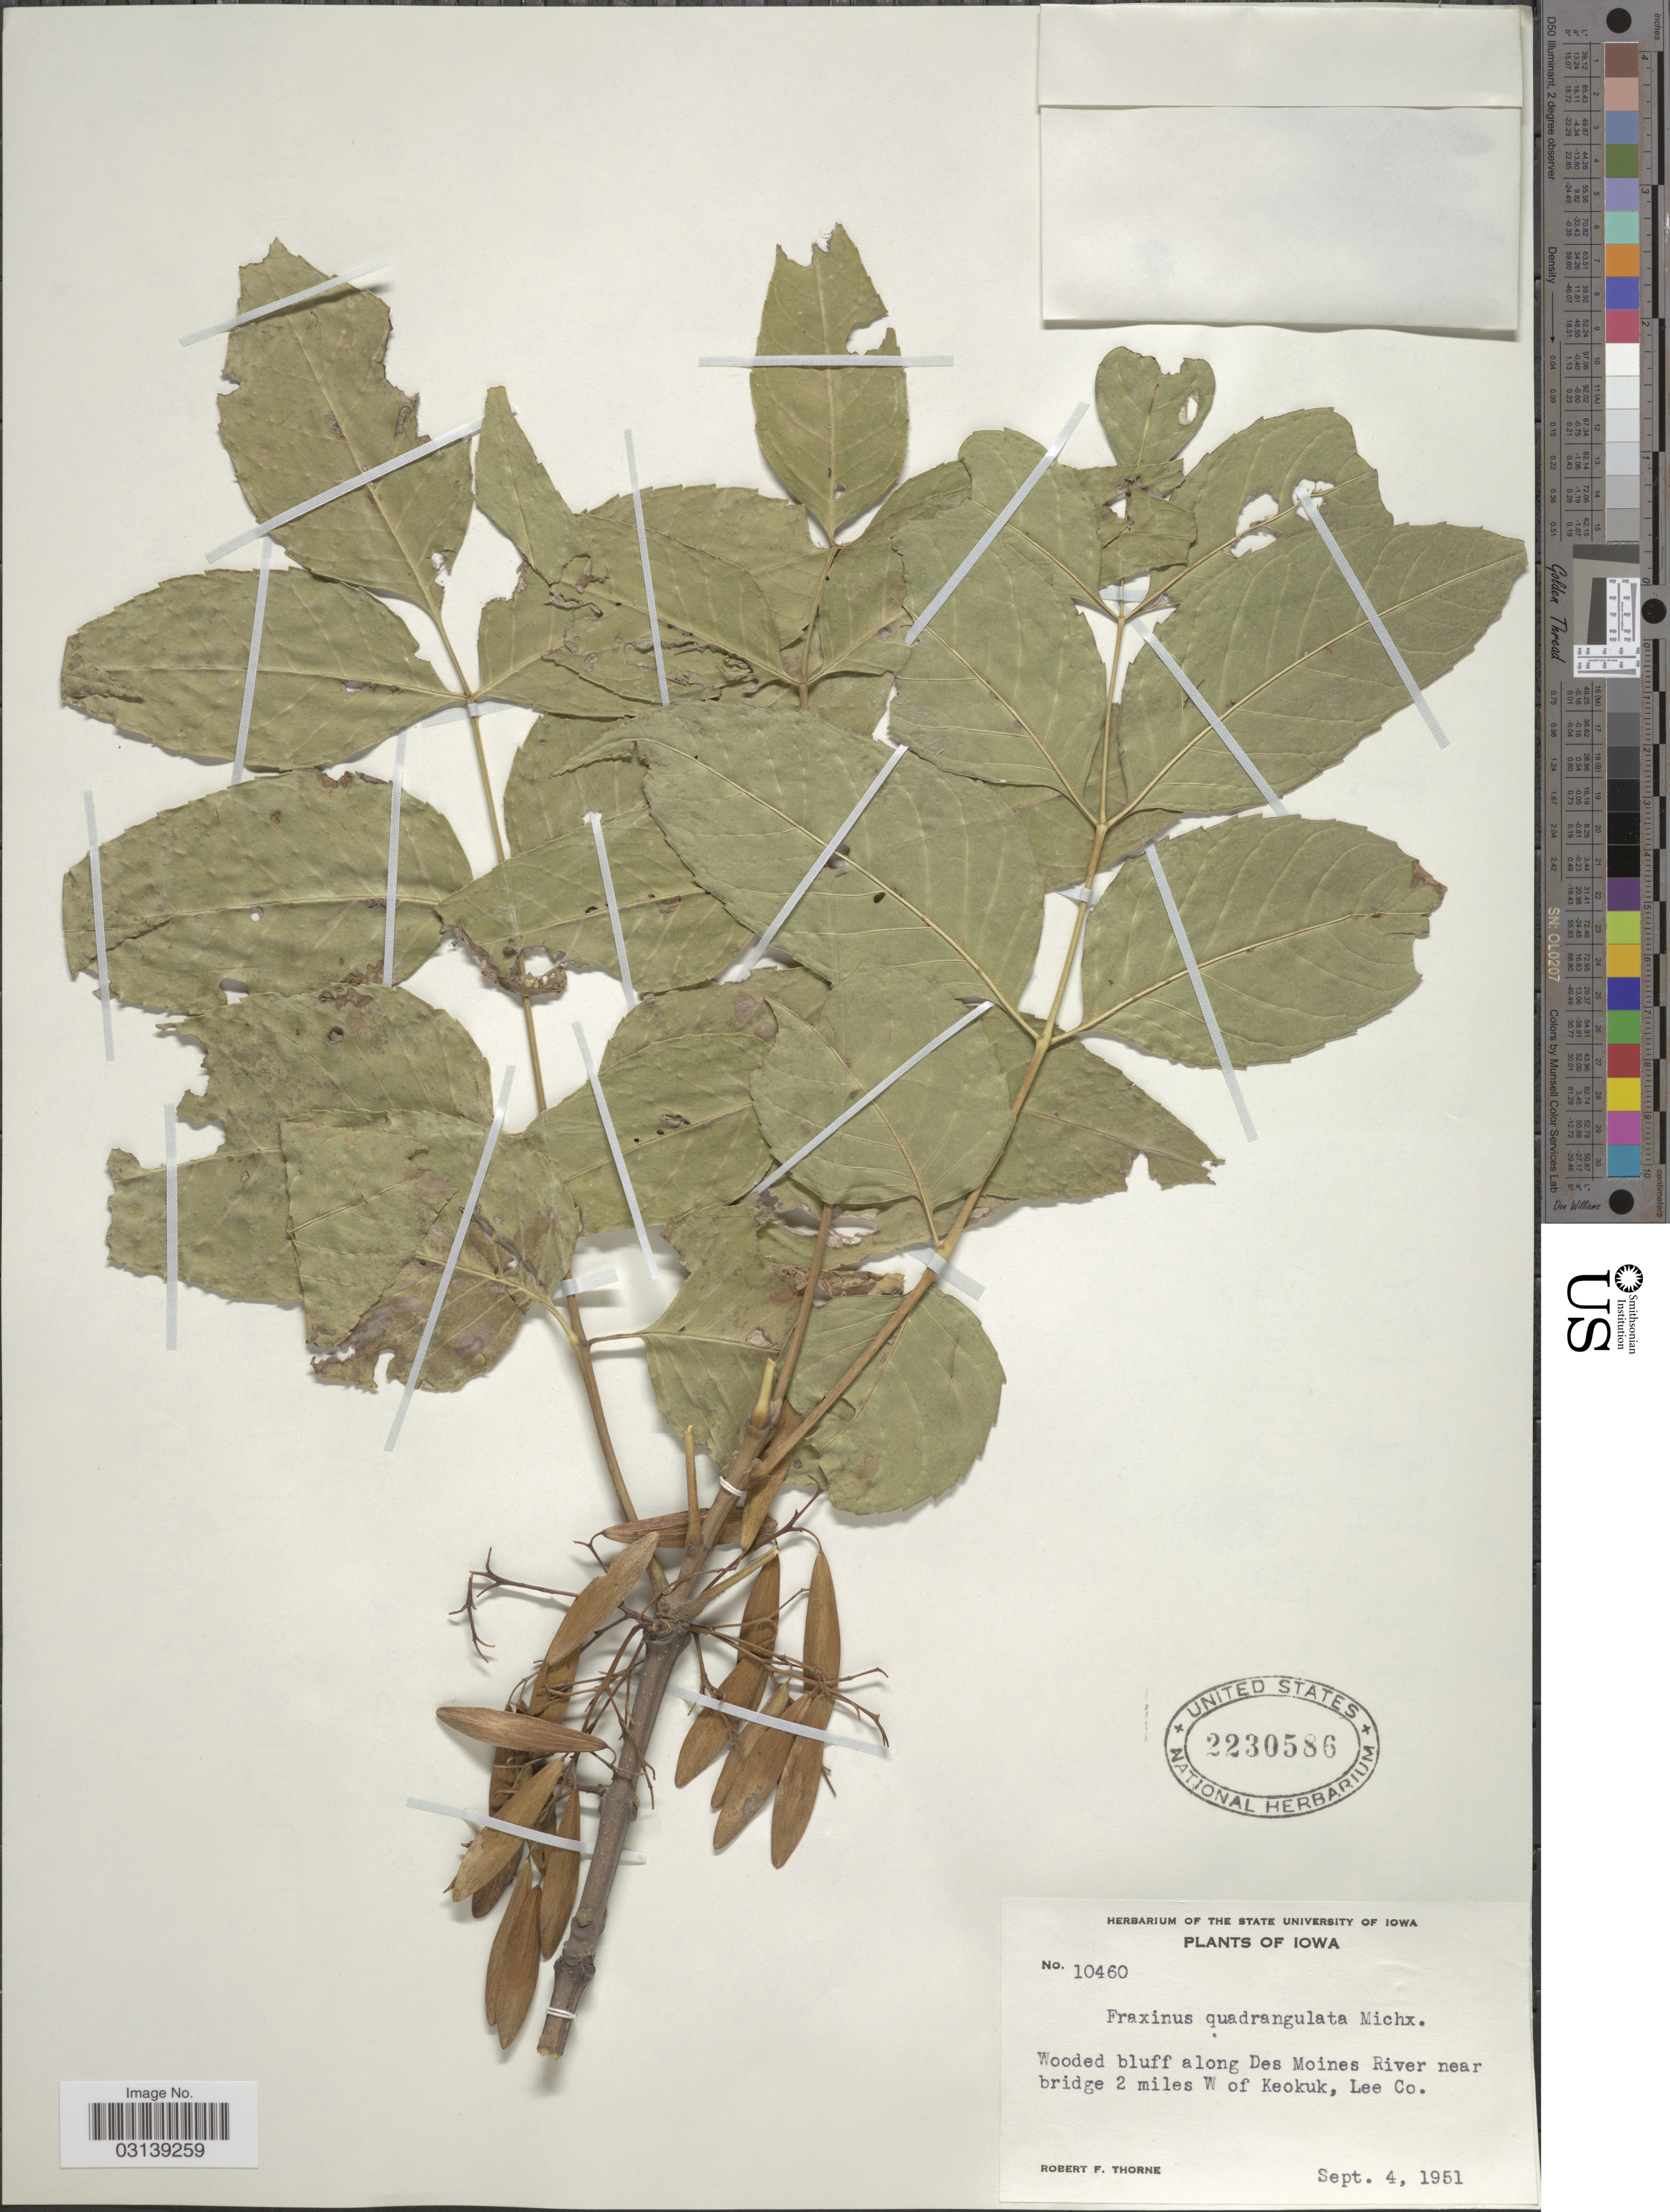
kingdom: Plantae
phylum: Tracheophyta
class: Magnoliopsida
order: Lamiales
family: Oleaceae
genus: Fraxinus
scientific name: Fraxinus quadrangulata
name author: Michx.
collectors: R. F. Thorne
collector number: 10460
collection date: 1951-09-04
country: United States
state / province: Iowa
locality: Wooded bluff along Des Moines River near bridge 2 miles W of Keokuk, Lee Co.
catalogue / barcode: US 2230586